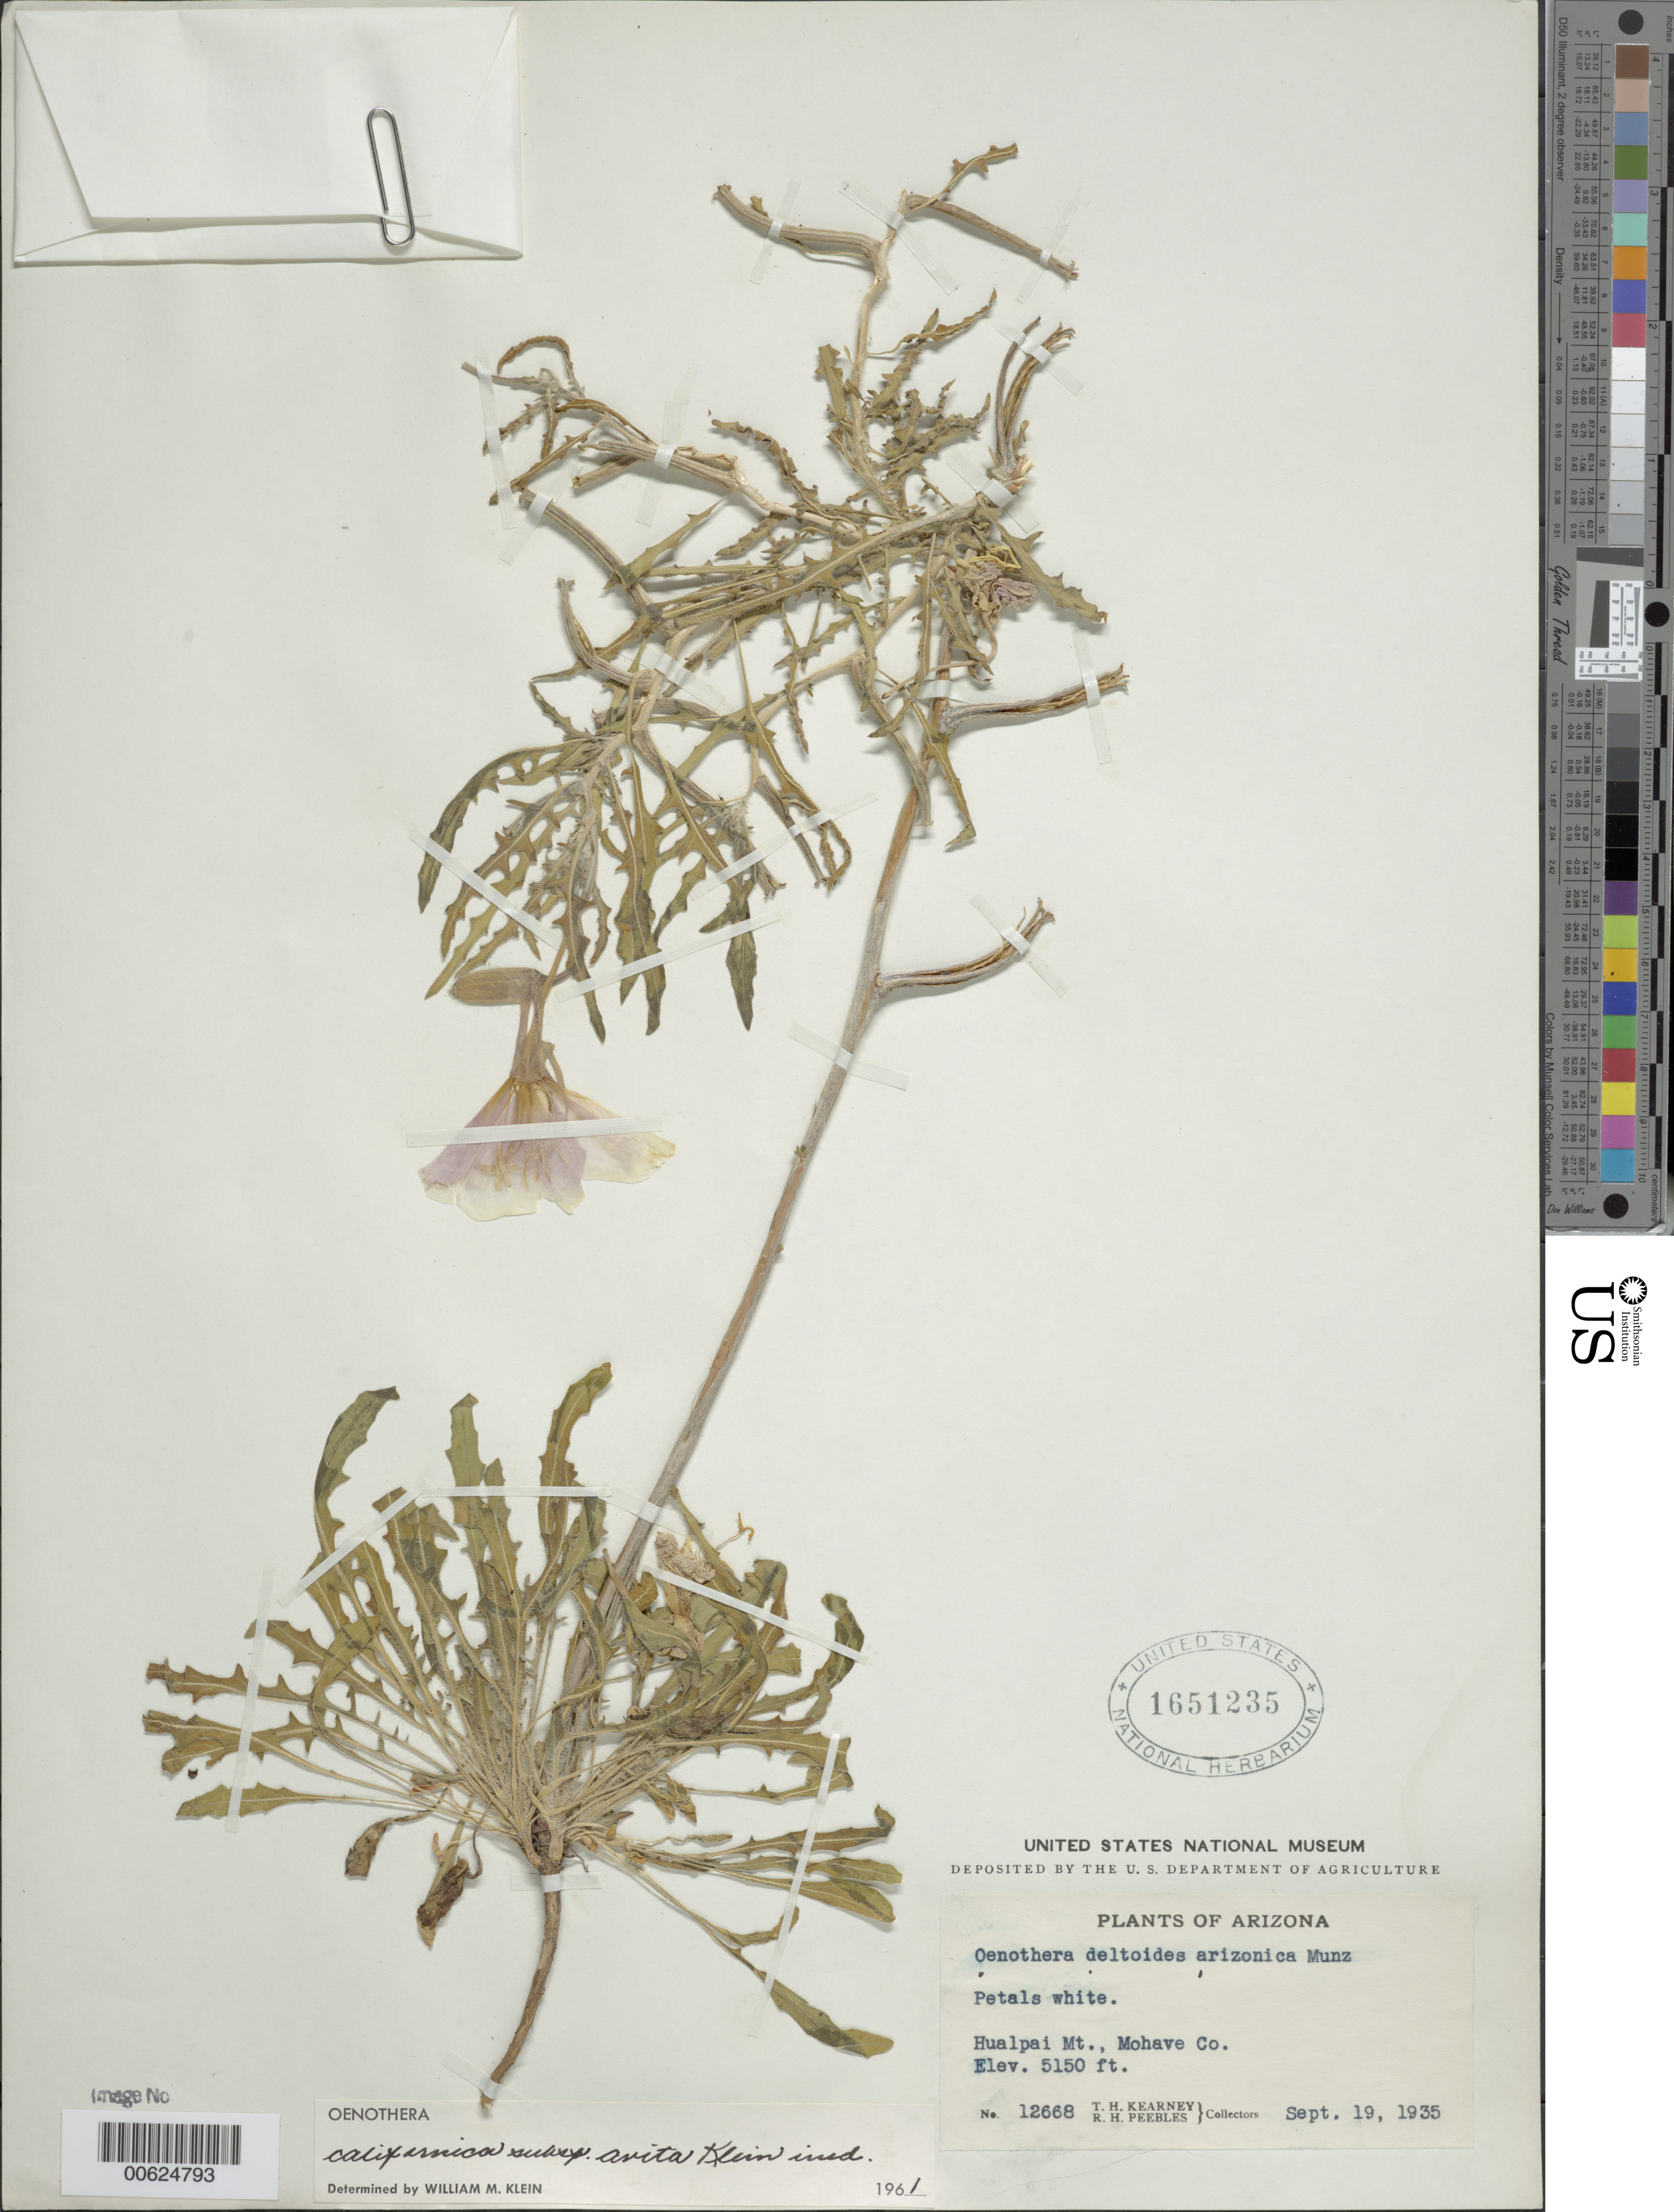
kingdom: Plantae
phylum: Tracheophyta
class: Magnoliopsida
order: Myrtales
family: Onagraceae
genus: Oenothera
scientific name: Oenothera avita subsp. avita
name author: (W.M. Klein) W.M. Klein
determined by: Wagner, W. L., (BOT), Smithsonian Institution - National Museum of Natural History (UNITED STATES)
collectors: T. H. Kearney & R. H. Peebles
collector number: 12668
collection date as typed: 19 Sep 1935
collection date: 1935-09-19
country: United States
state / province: Arizona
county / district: Mohave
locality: Hualpai Mt.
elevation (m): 1570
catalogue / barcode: US 1651235